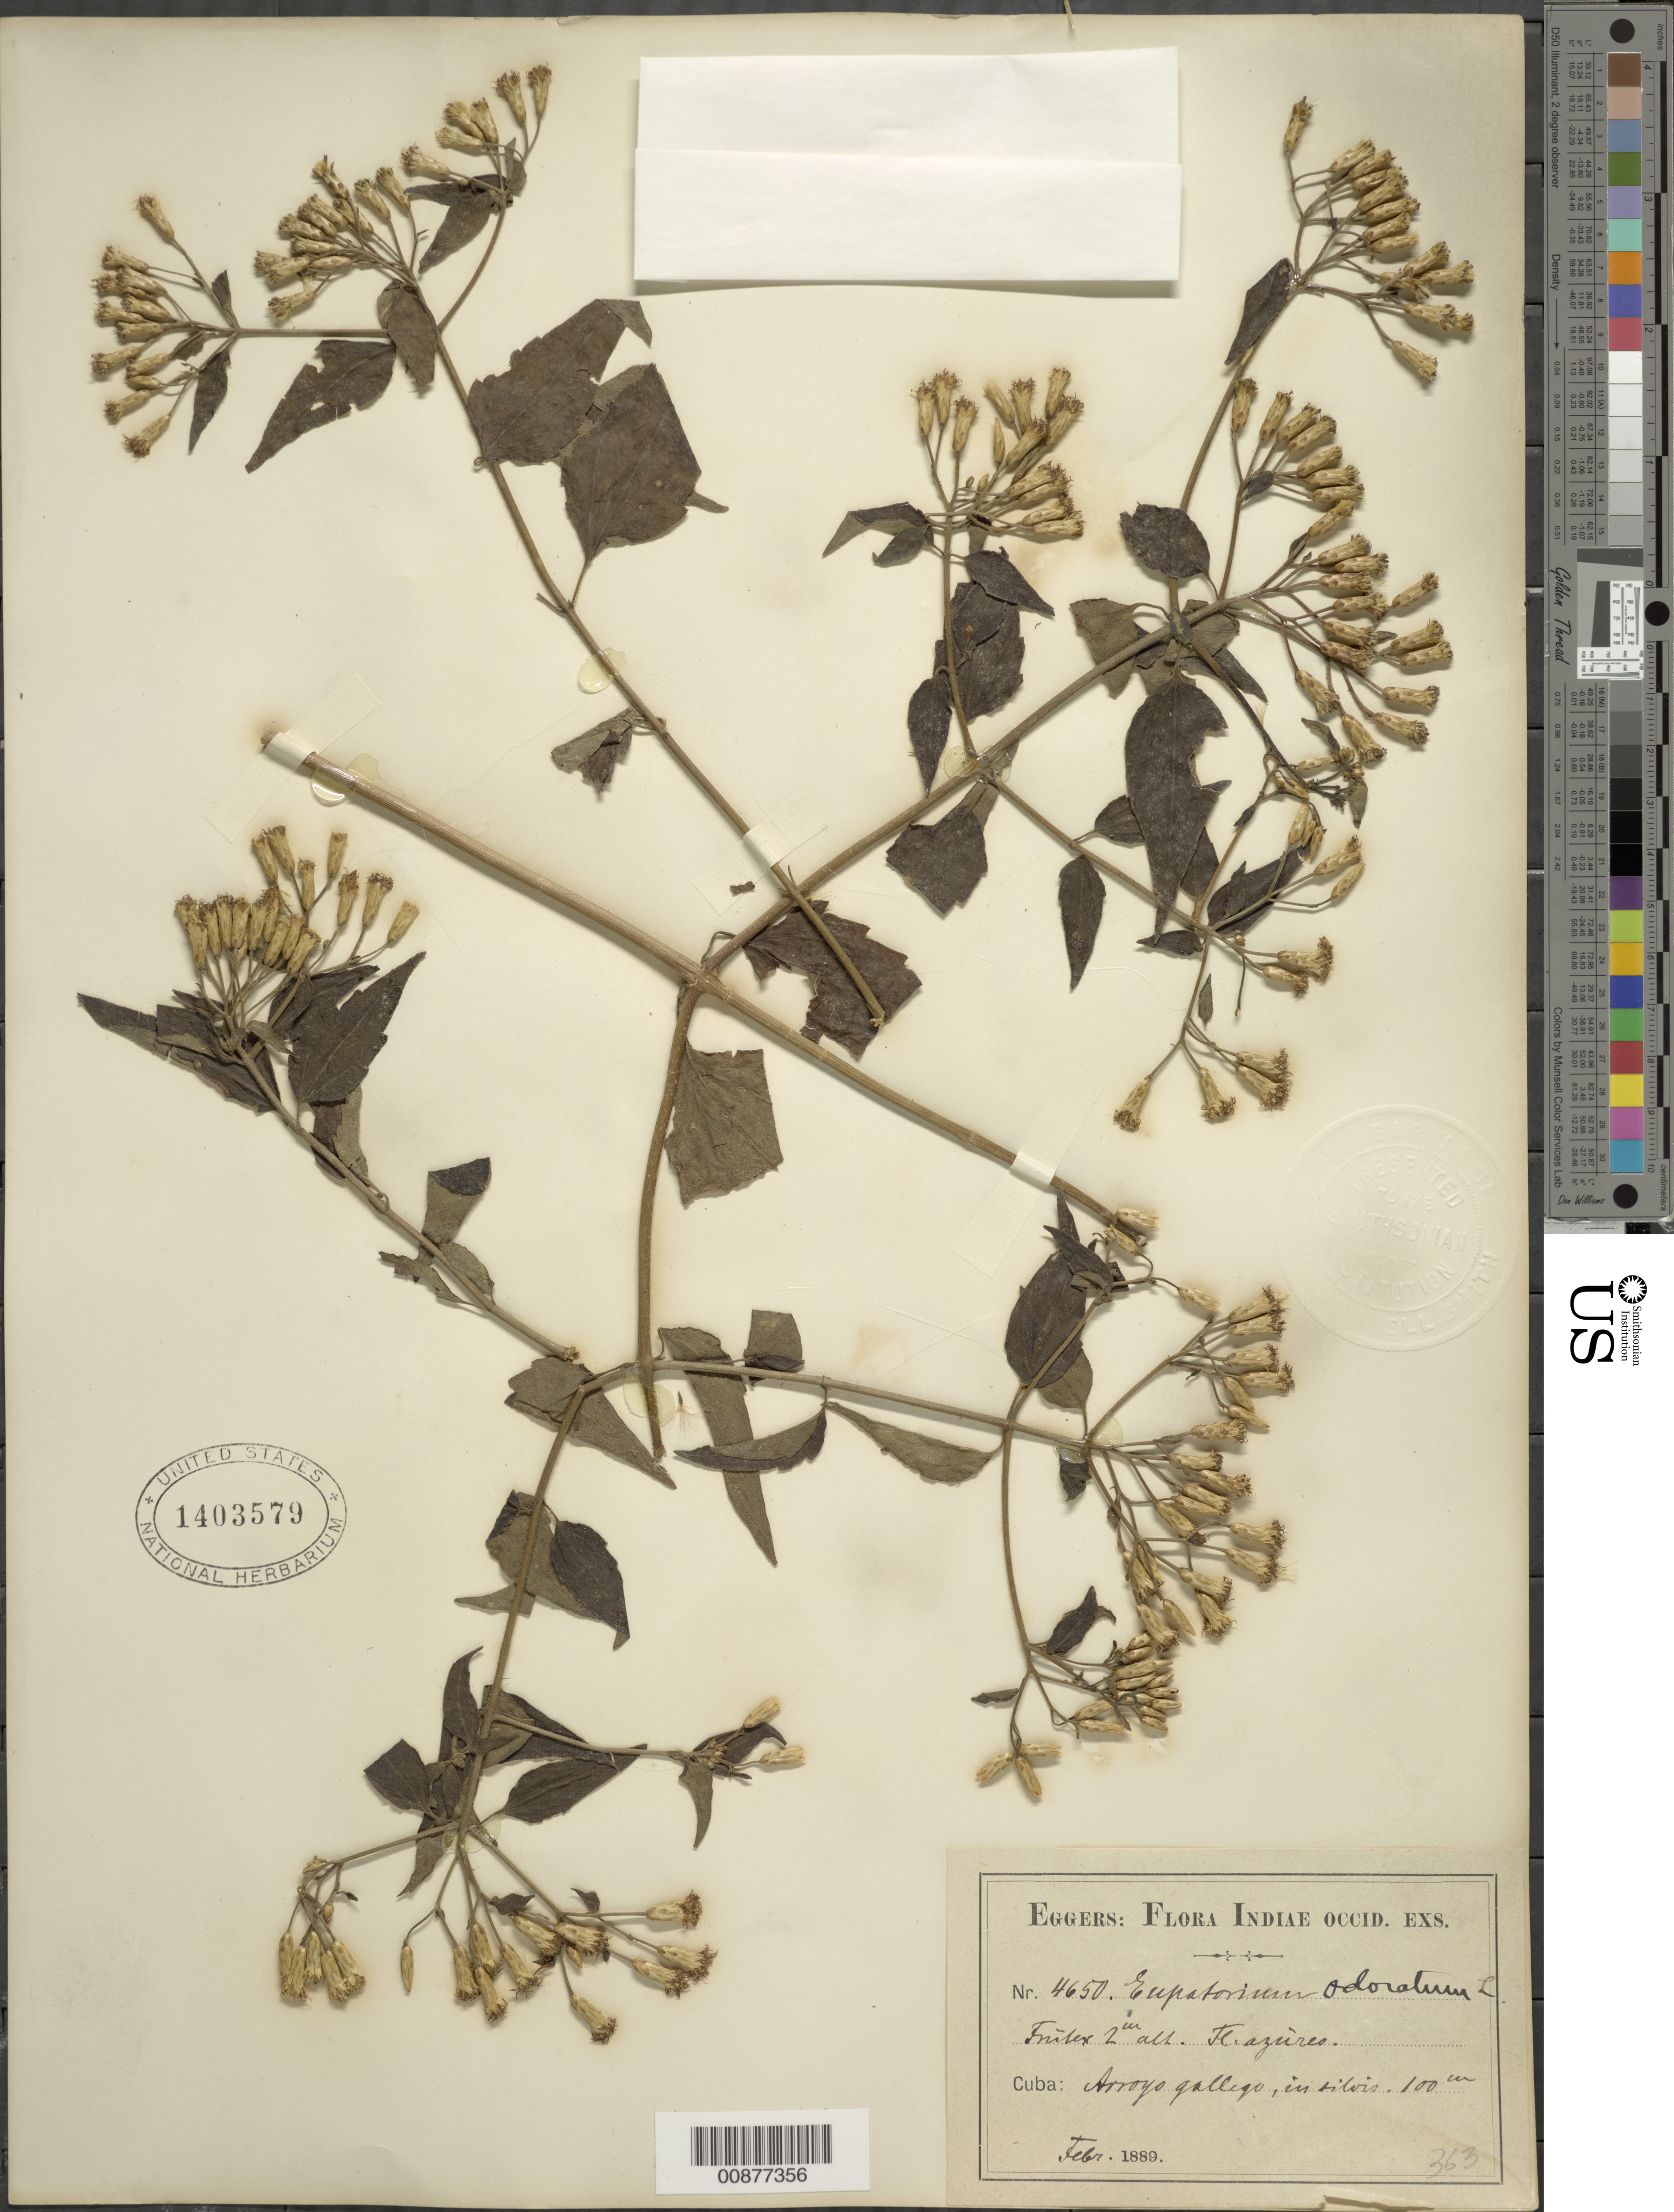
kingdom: Plantae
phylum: Tracheophyta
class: Magnoliopsida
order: Asterales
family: Asteraceae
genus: Chromolaena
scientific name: Chromolaena odorata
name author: (L.) R.M. King & H. Rob.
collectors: H. F. A. von Eggers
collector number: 4650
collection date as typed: Feb 1889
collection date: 1889-02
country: Cuba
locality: Arroyo Gallego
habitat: In sylvis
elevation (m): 100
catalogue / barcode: US 1403579